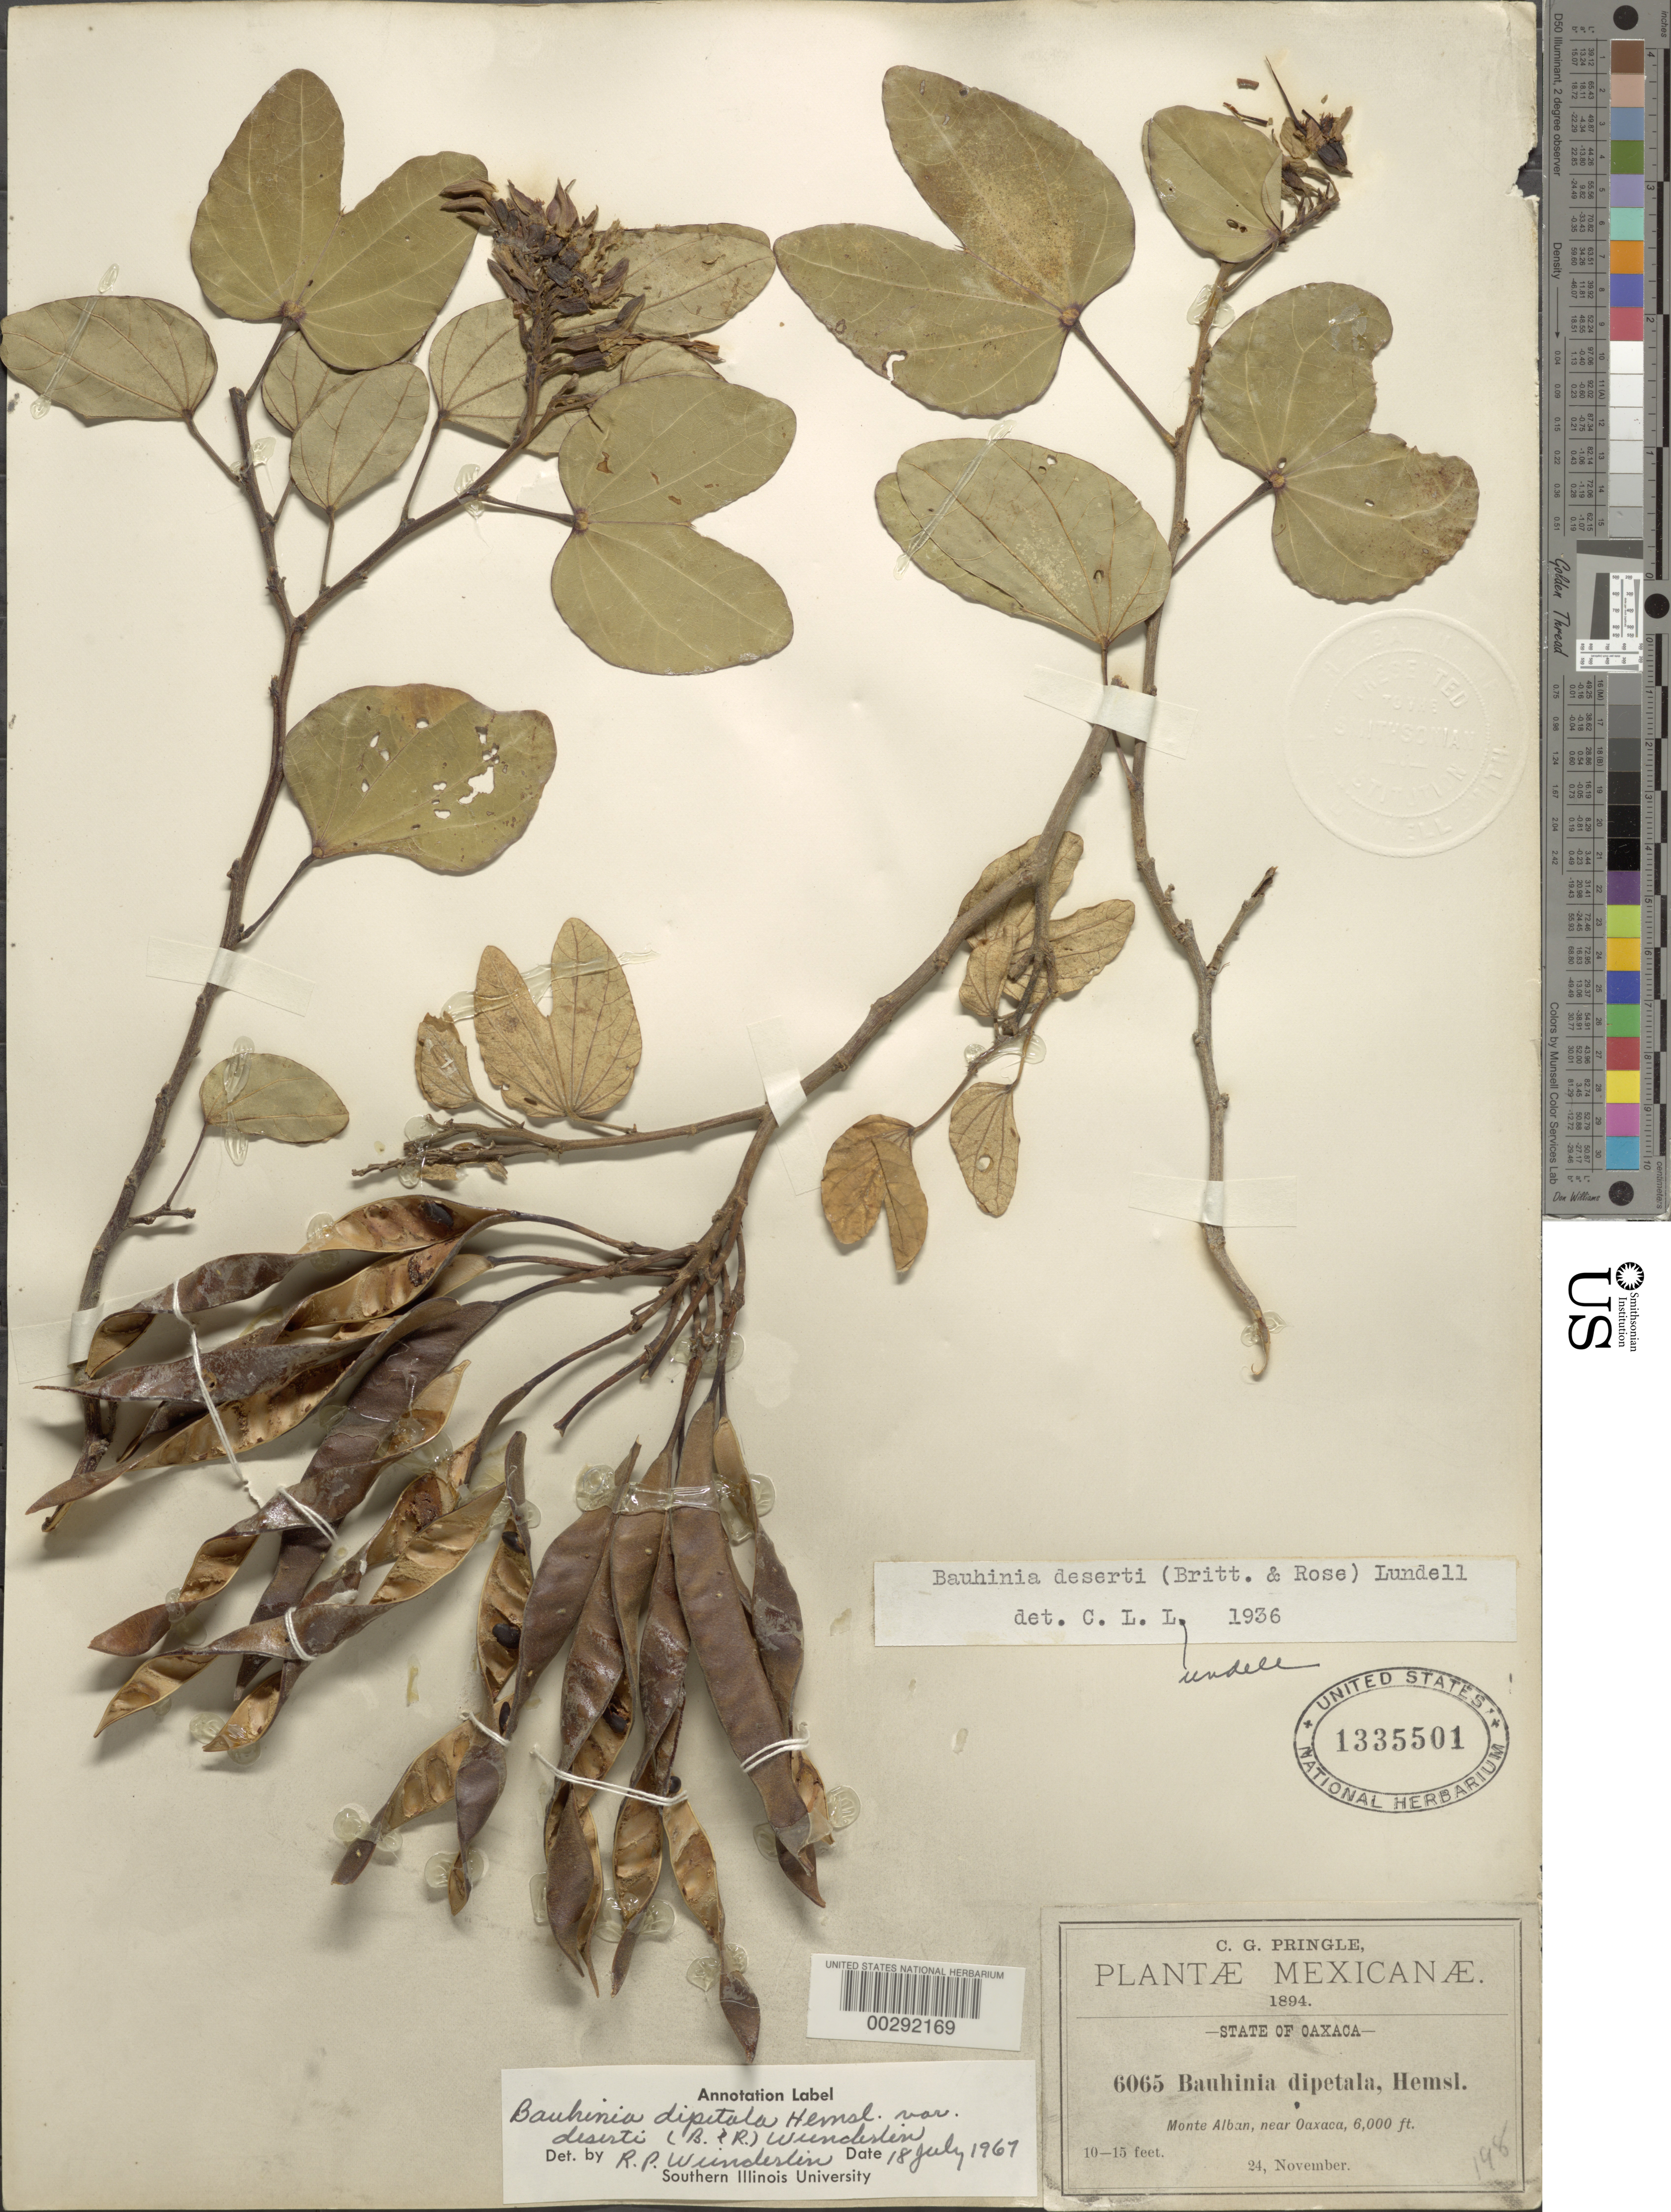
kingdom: Plantae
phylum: Tracheophyta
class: Magnoliopsida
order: Fabales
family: Fabaceae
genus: Bauhinia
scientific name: Bauhinia dipetala var. deserti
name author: (Britton & Rose) Wunderlin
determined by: Wunderlin, Richard P.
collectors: C. G. Pringle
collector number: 6065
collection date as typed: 24 Nov 1894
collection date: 1894-11-24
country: Mexico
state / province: Oaxaca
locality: Monte alban, near Oaxaca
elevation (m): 1829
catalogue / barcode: US 1335501